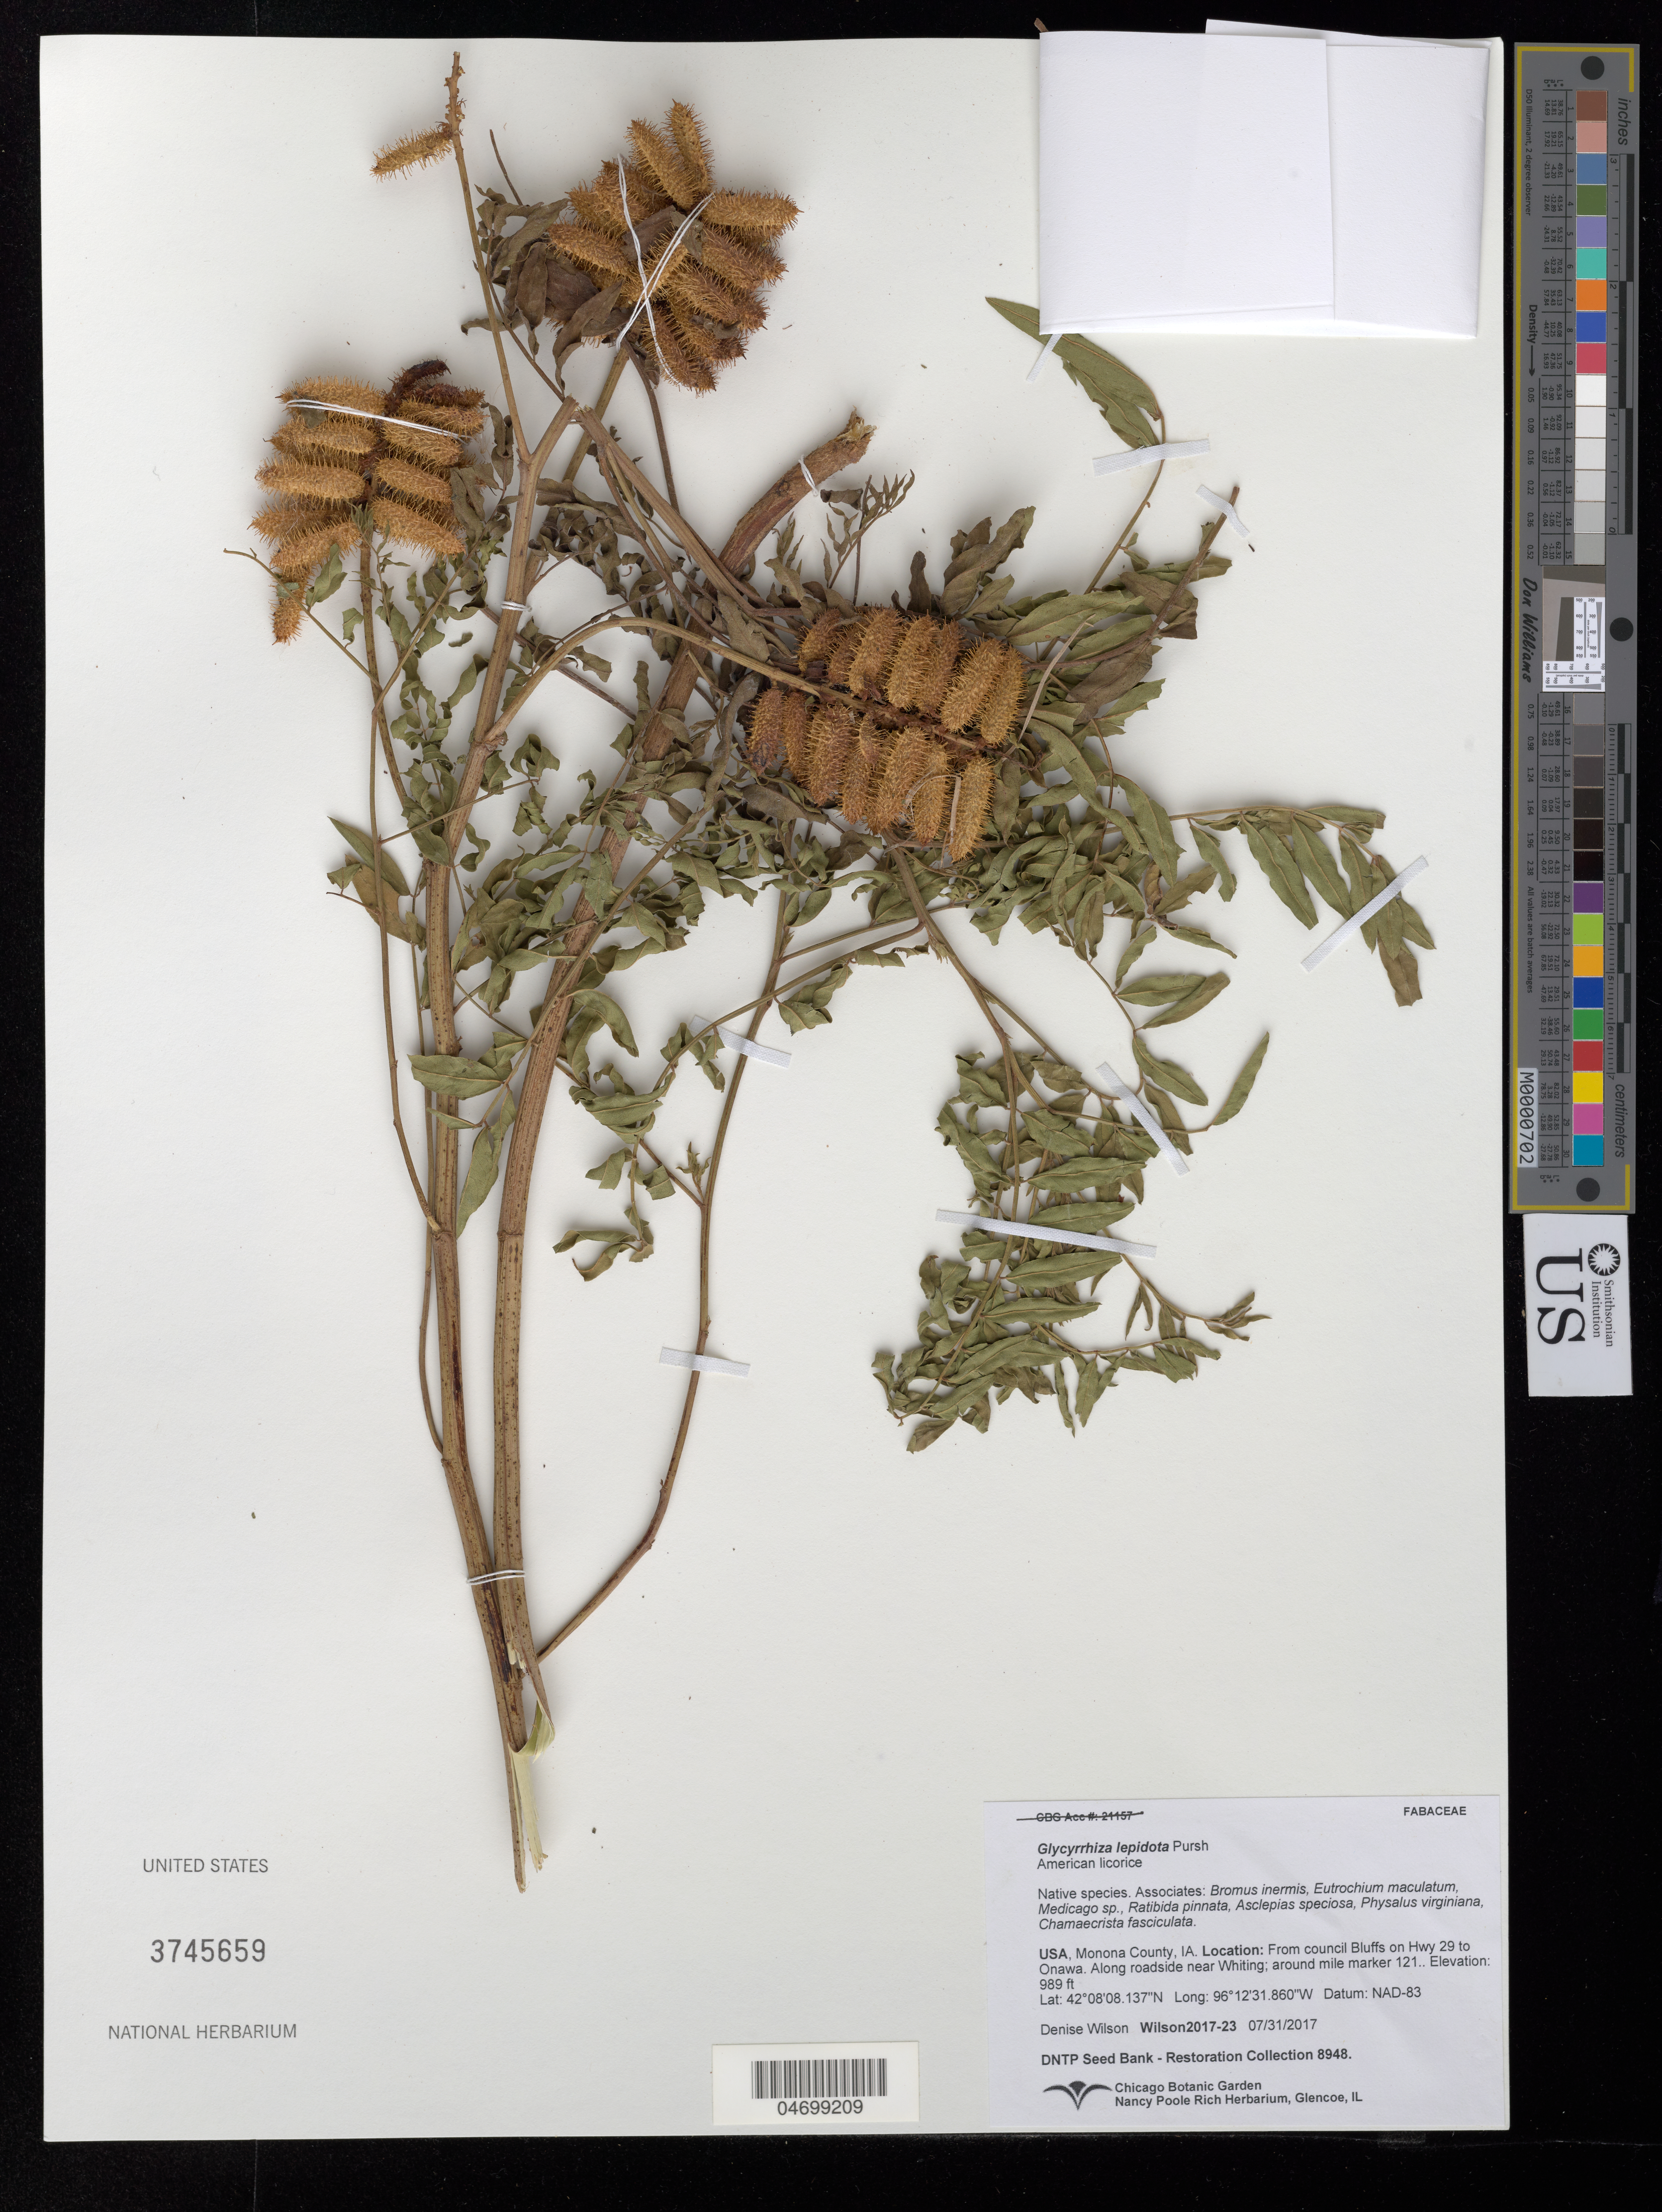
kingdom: Plantae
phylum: Tracheophyta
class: Magnoliopsida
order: Fabales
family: Fabaceae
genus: Glycyrrhiza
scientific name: Glycyrrhiza lepidota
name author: Pursh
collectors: D. Wilson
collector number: Wilson2017-243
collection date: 2017-07-31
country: United States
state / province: Iowa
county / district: Monona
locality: Near Whiting, around mile marker 121.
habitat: With Bromus inermis, Medicago sp, Asclepias speciosa, etc.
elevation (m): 301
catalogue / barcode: US 3745659